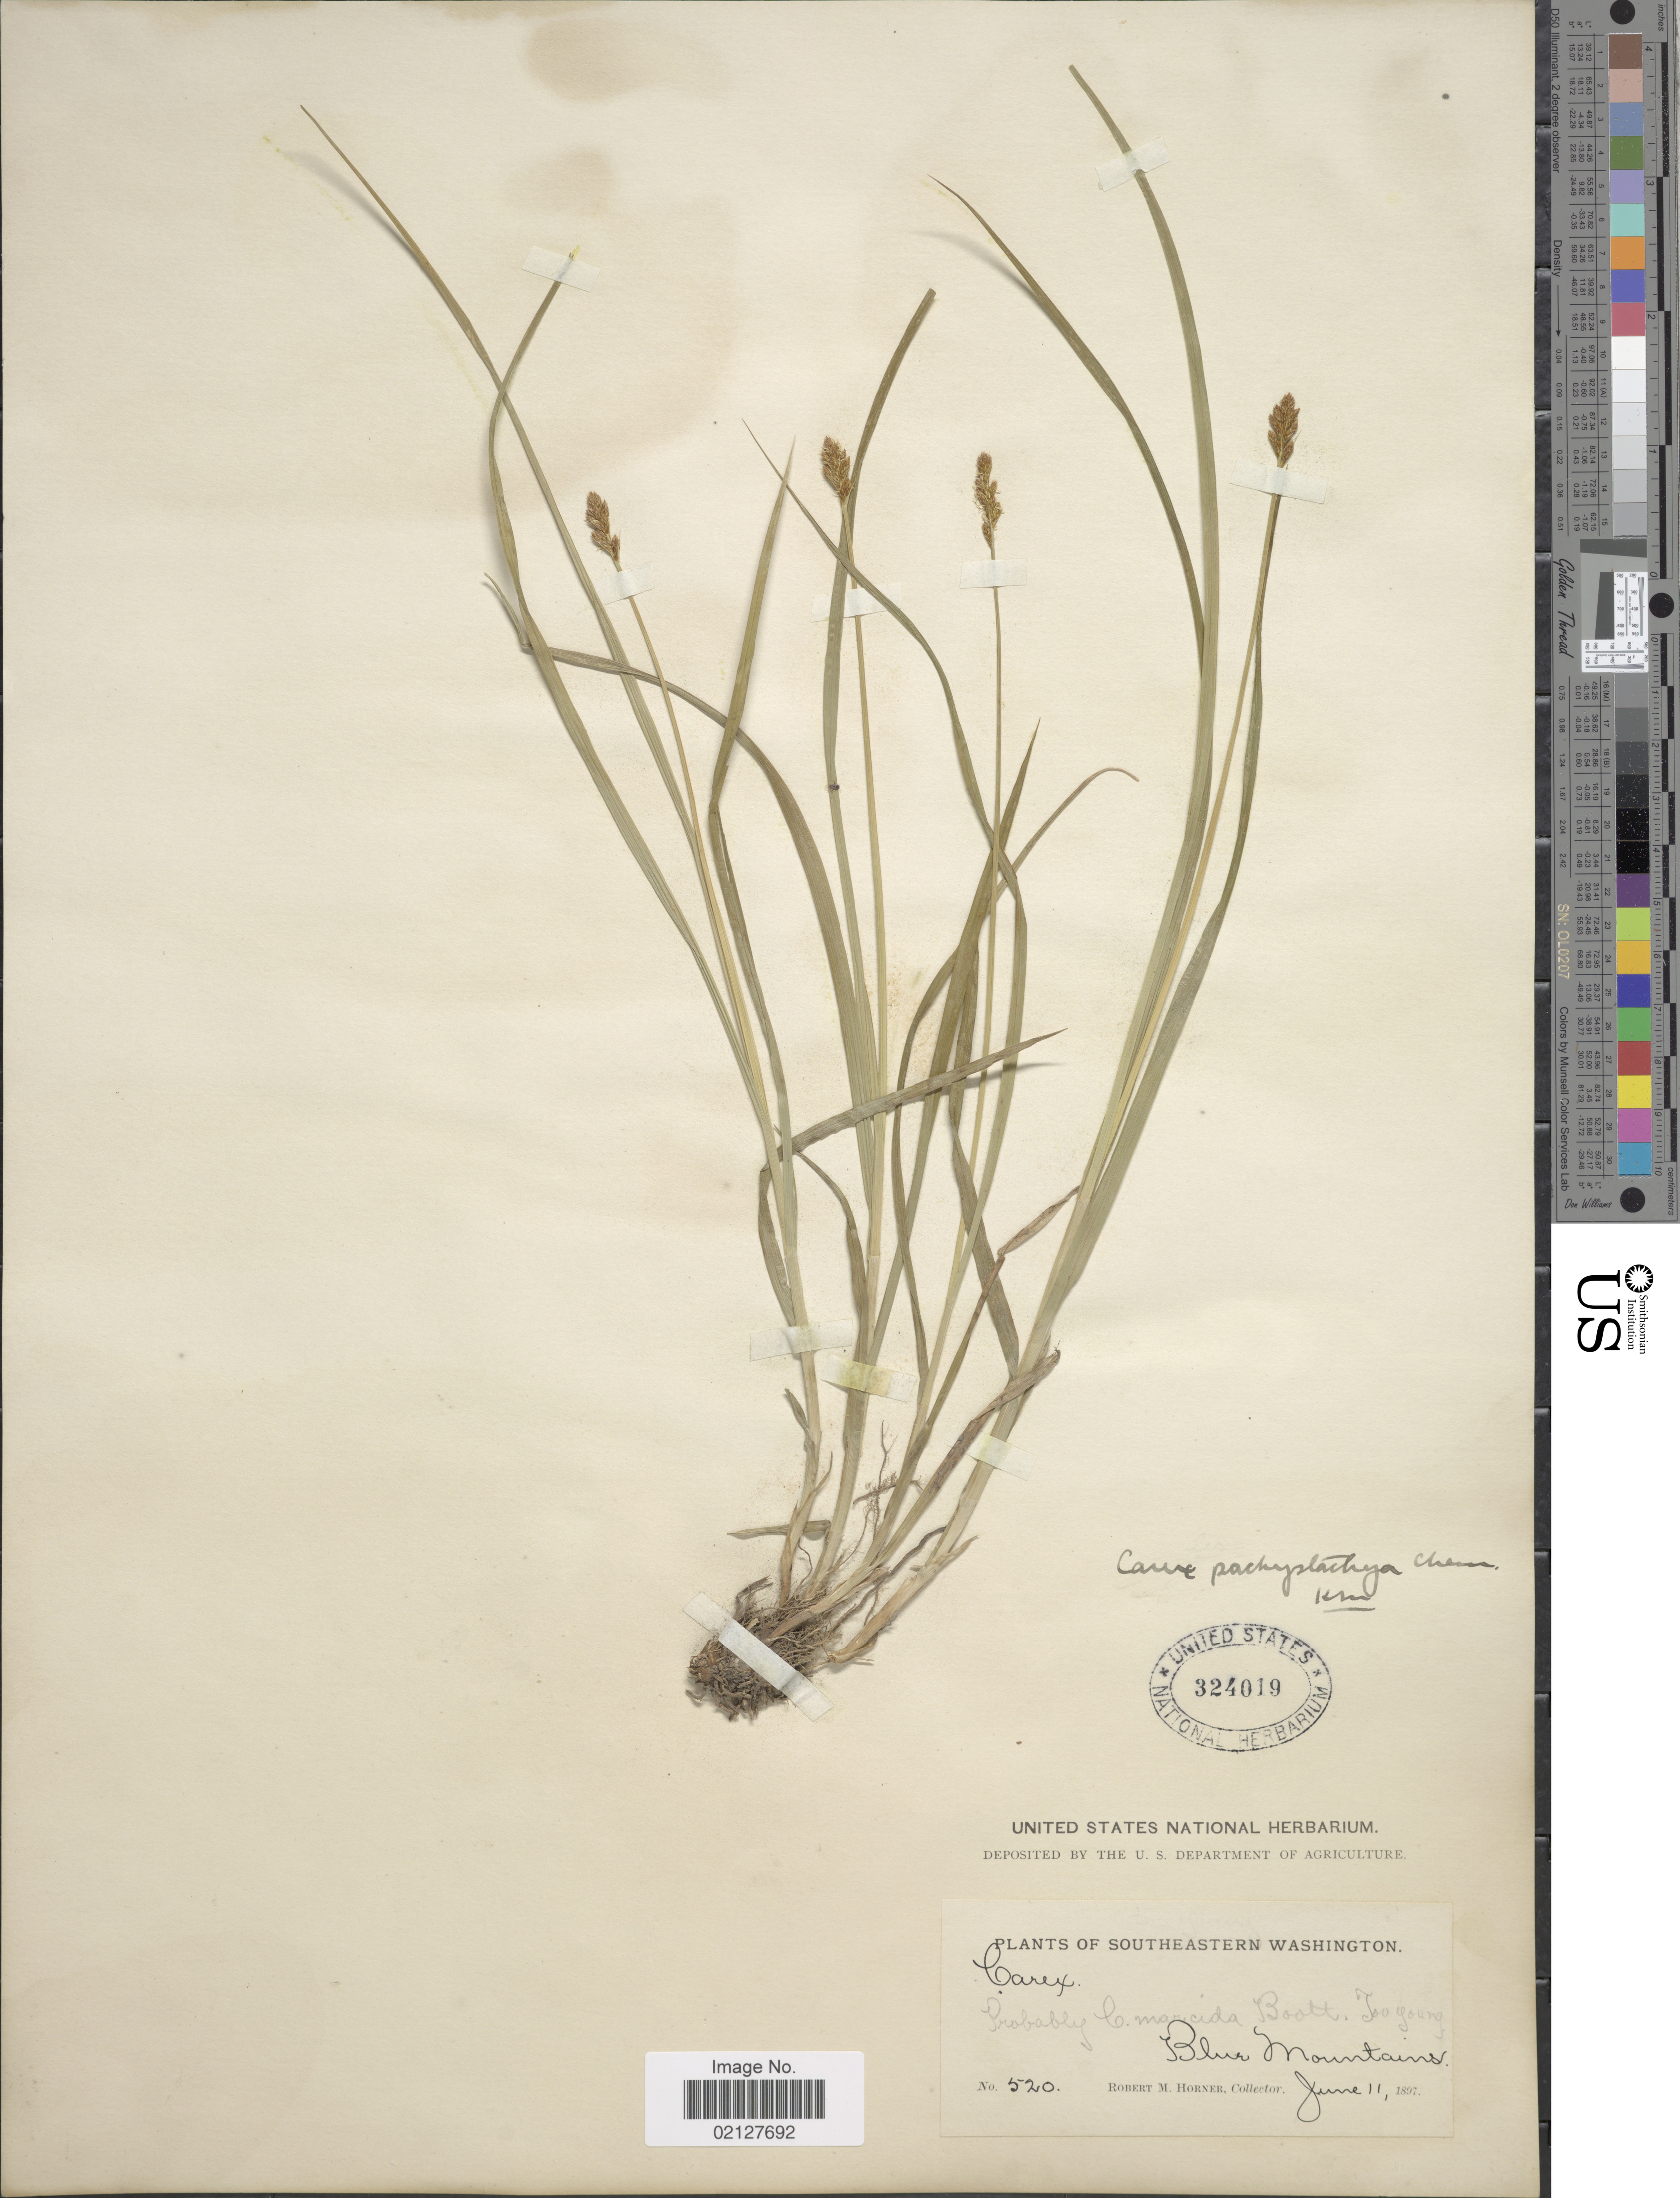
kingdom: Plantae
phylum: Tracheophyta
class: Liliopsida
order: Poales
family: Cyperaceae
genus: Carex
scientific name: Carex pachystachya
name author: Cham. ex Steud.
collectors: R. Horner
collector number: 520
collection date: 1897-06-11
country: United States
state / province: Washington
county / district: Clallam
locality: Southeastern Washington. Blue Mountains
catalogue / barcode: US 324019